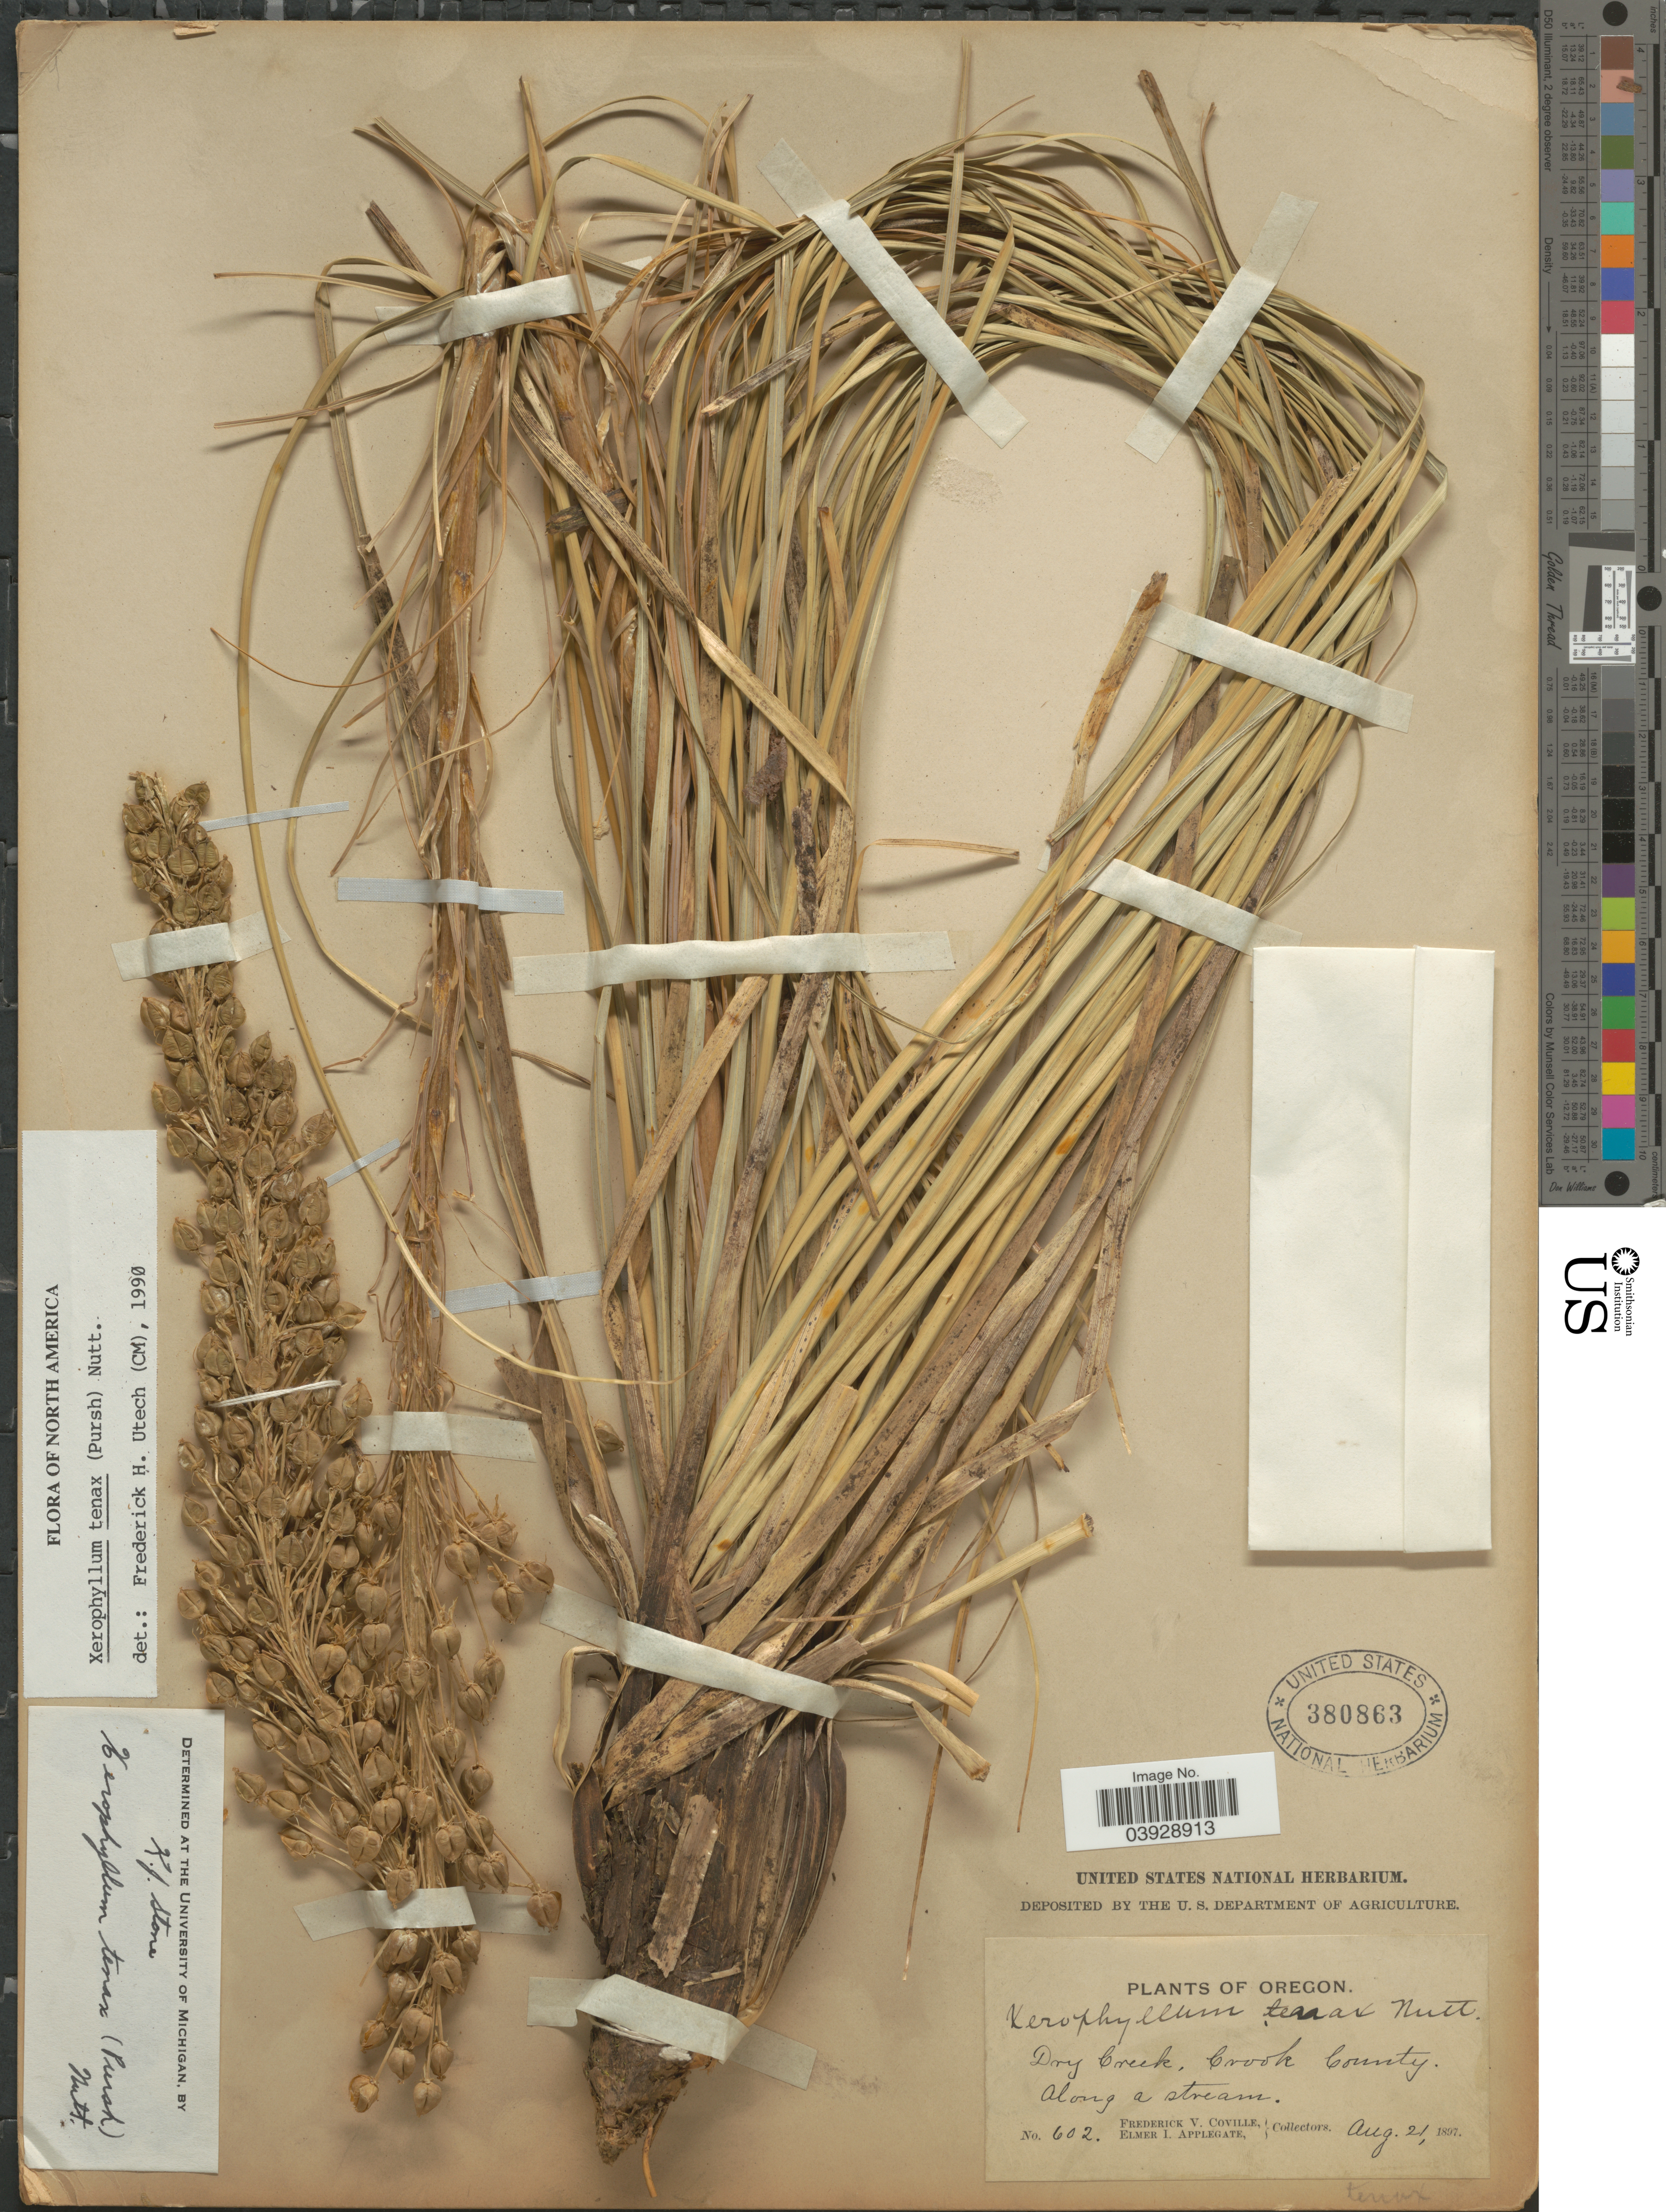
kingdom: Plantae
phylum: Tracheophyta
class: Liliopsida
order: Liliales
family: Melanthiaceae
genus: Xerophyllum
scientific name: Xerophyllum tenax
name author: (Pursh) Nutt.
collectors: F. V. Coville & E. I. Applegate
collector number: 602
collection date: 1897-08-21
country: United States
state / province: Oregon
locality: Dry Creek, Crook County.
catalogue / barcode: US 380863